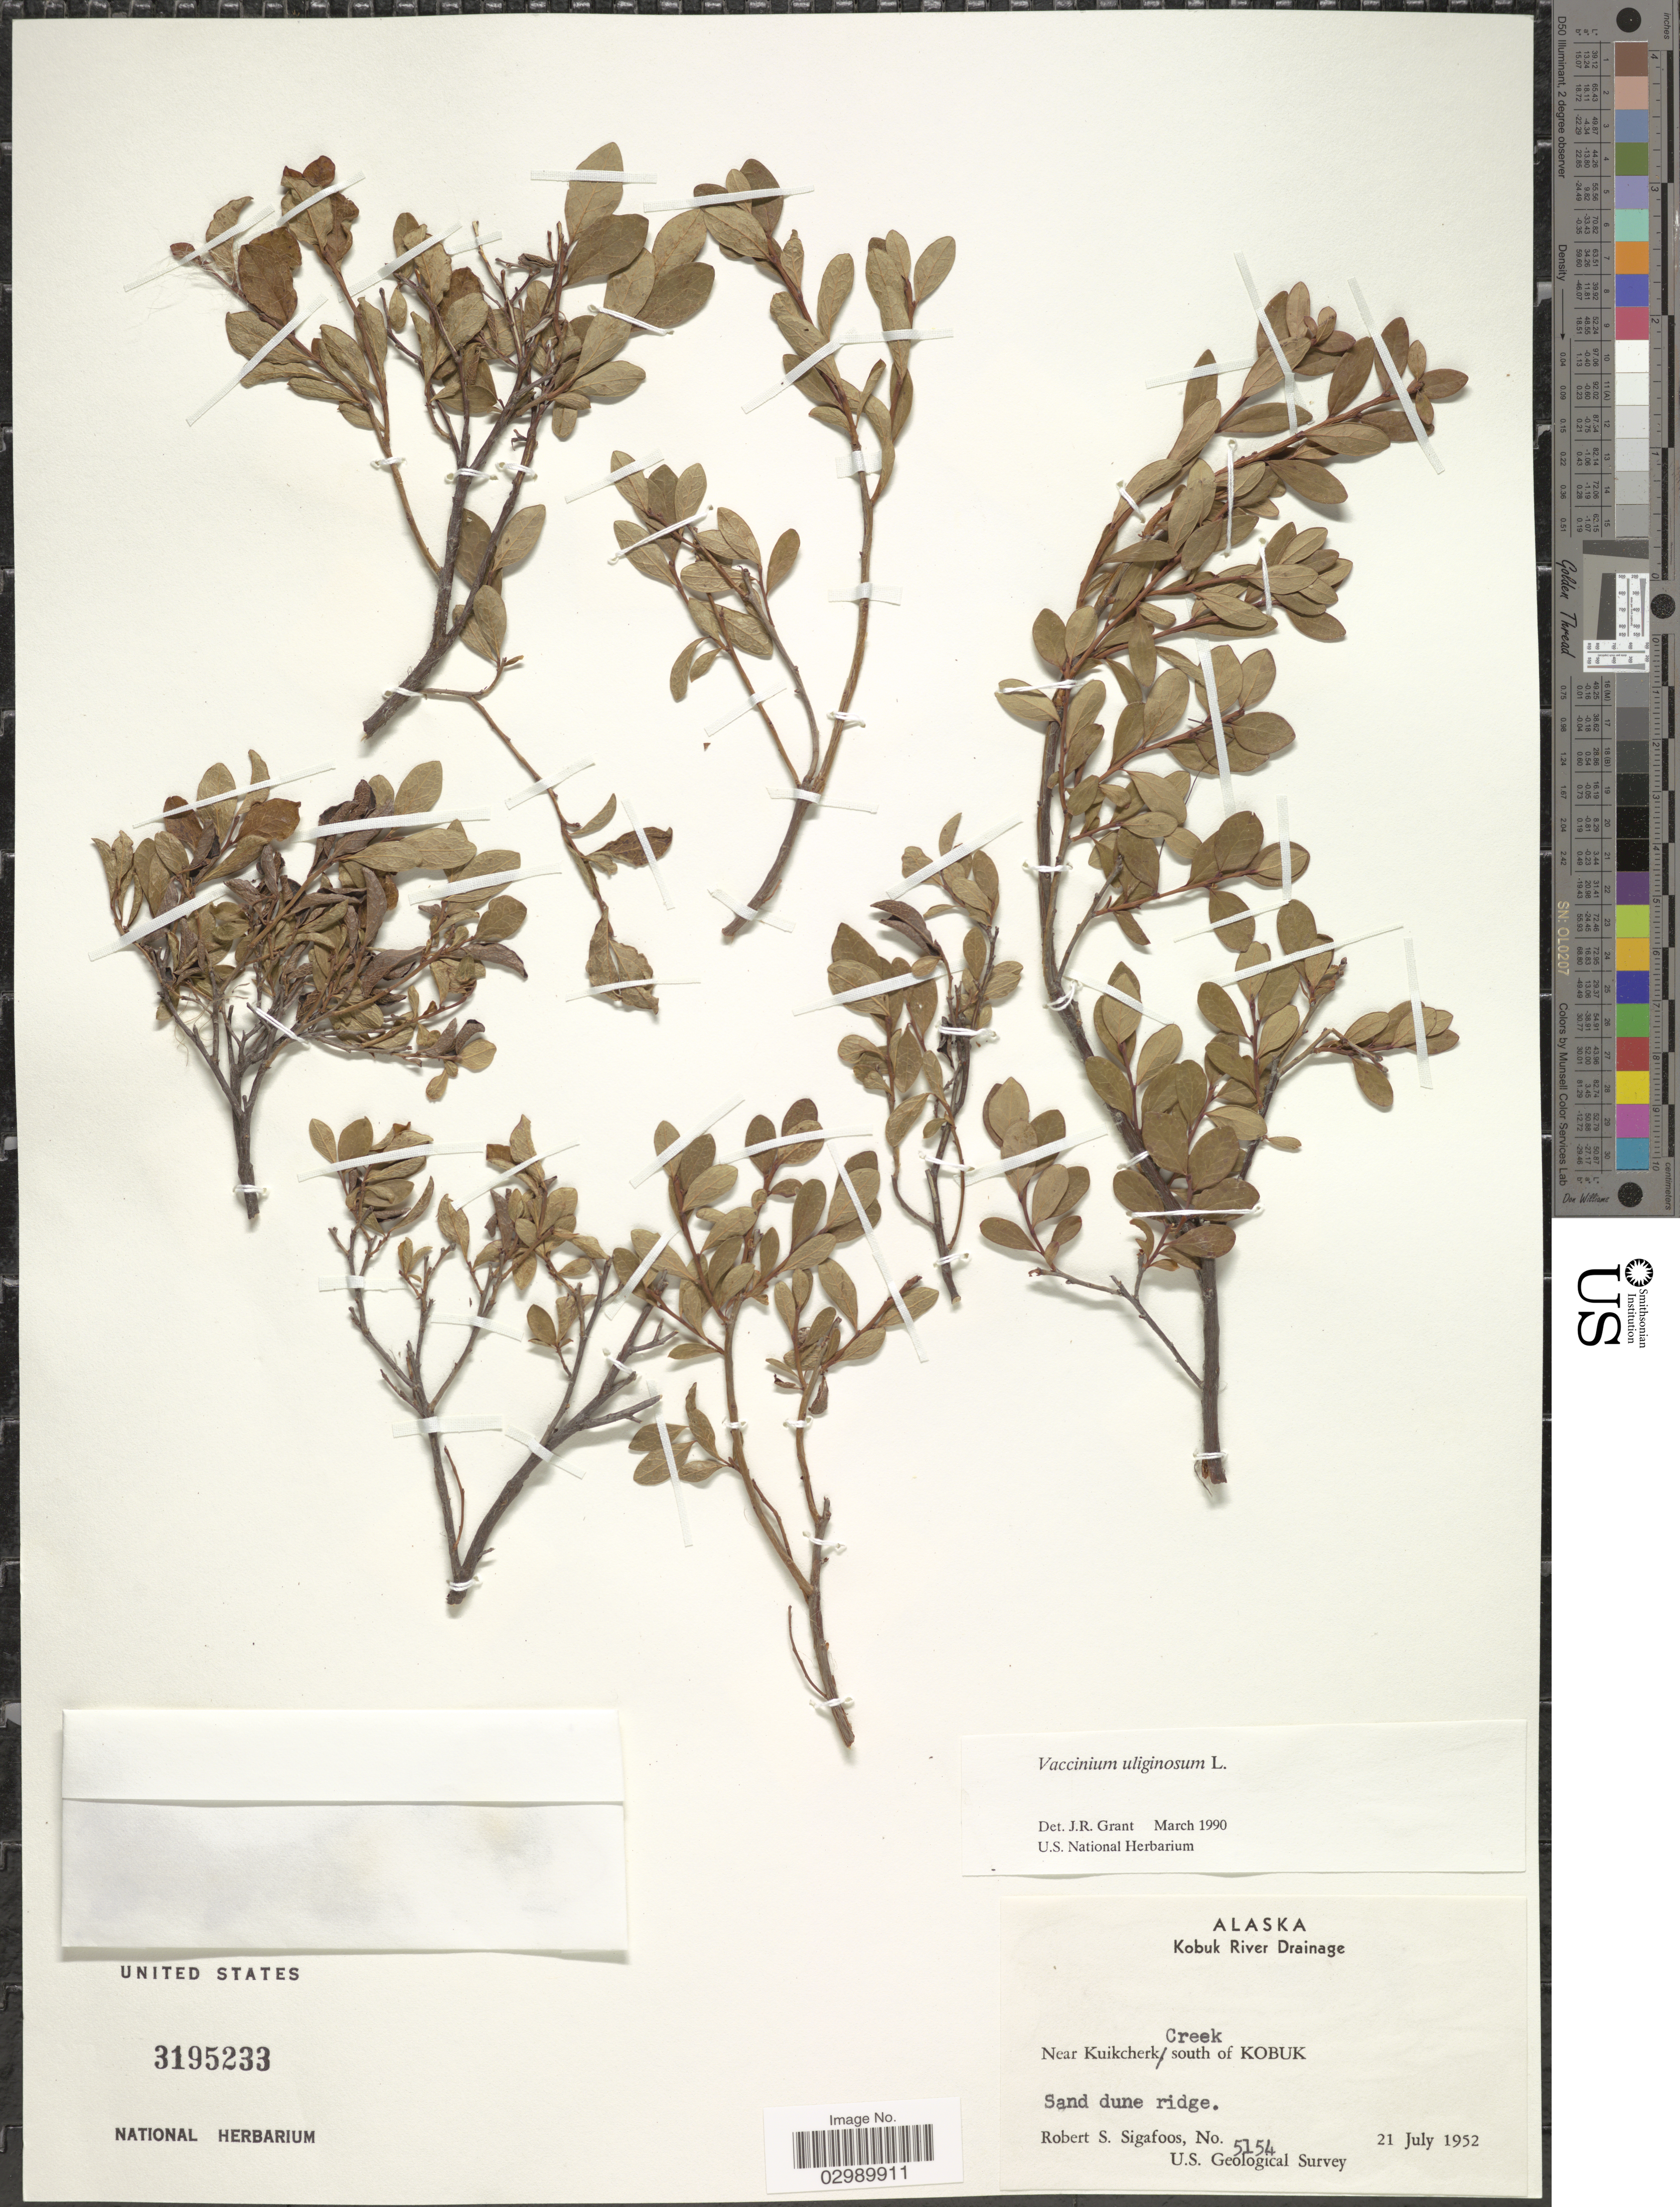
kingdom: Plantae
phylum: Tracheophyta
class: Magnoliopsida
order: Ericales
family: Ericaceae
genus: Vaccinium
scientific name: Vaccinium uliginosum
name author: L.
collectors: R. Sigafoos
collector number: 5154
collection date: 1952-07-21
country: United States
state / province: Alaska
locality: Kobuk River Drainage, Near Kuikcherk Creek, south of Kobuk.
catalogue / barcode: US 3195233